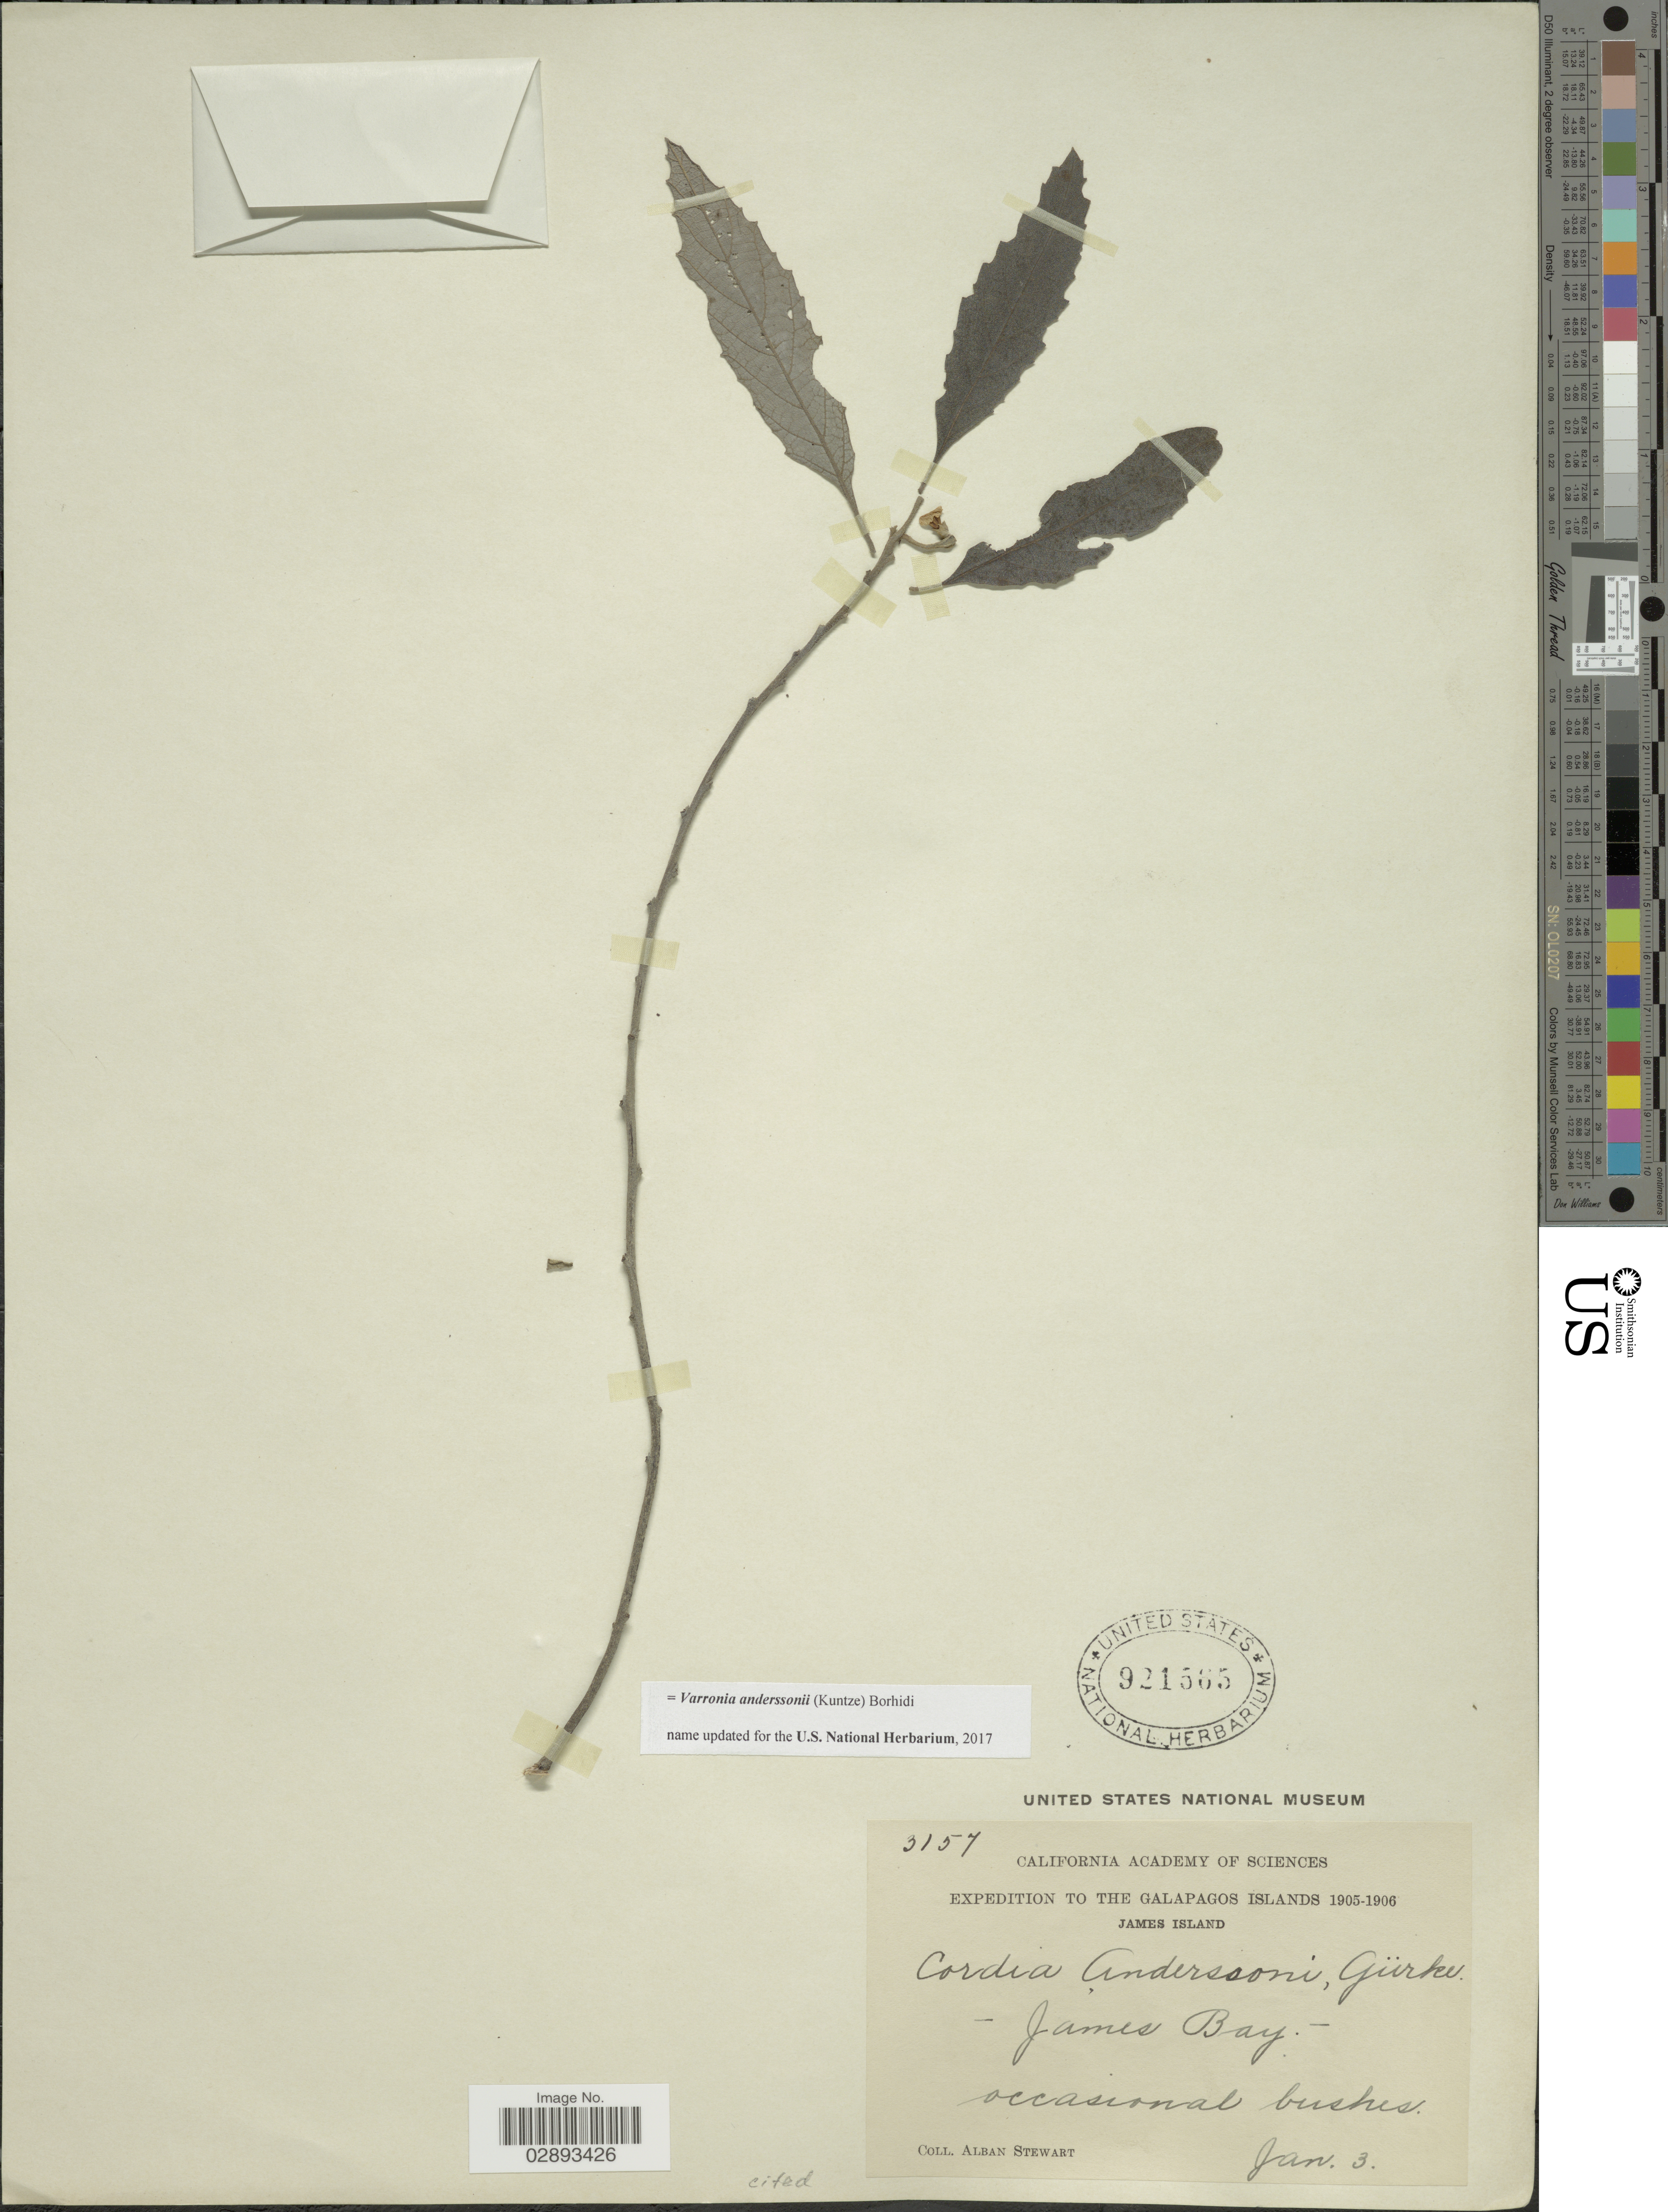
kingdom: Plantae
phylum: Tracheophyta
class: Magnoliopsida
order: Boraginales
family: Cordiaceae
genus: Varronia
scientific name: Varronia anderssonii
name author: (Kuntze) Borhidi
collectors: A. Stewart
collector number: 3157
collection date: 1905-01-03/1906-01-03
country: Ecuador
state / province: Colón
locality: The Galapagos Islands, James Island, James Bay.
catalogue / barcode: US 921565